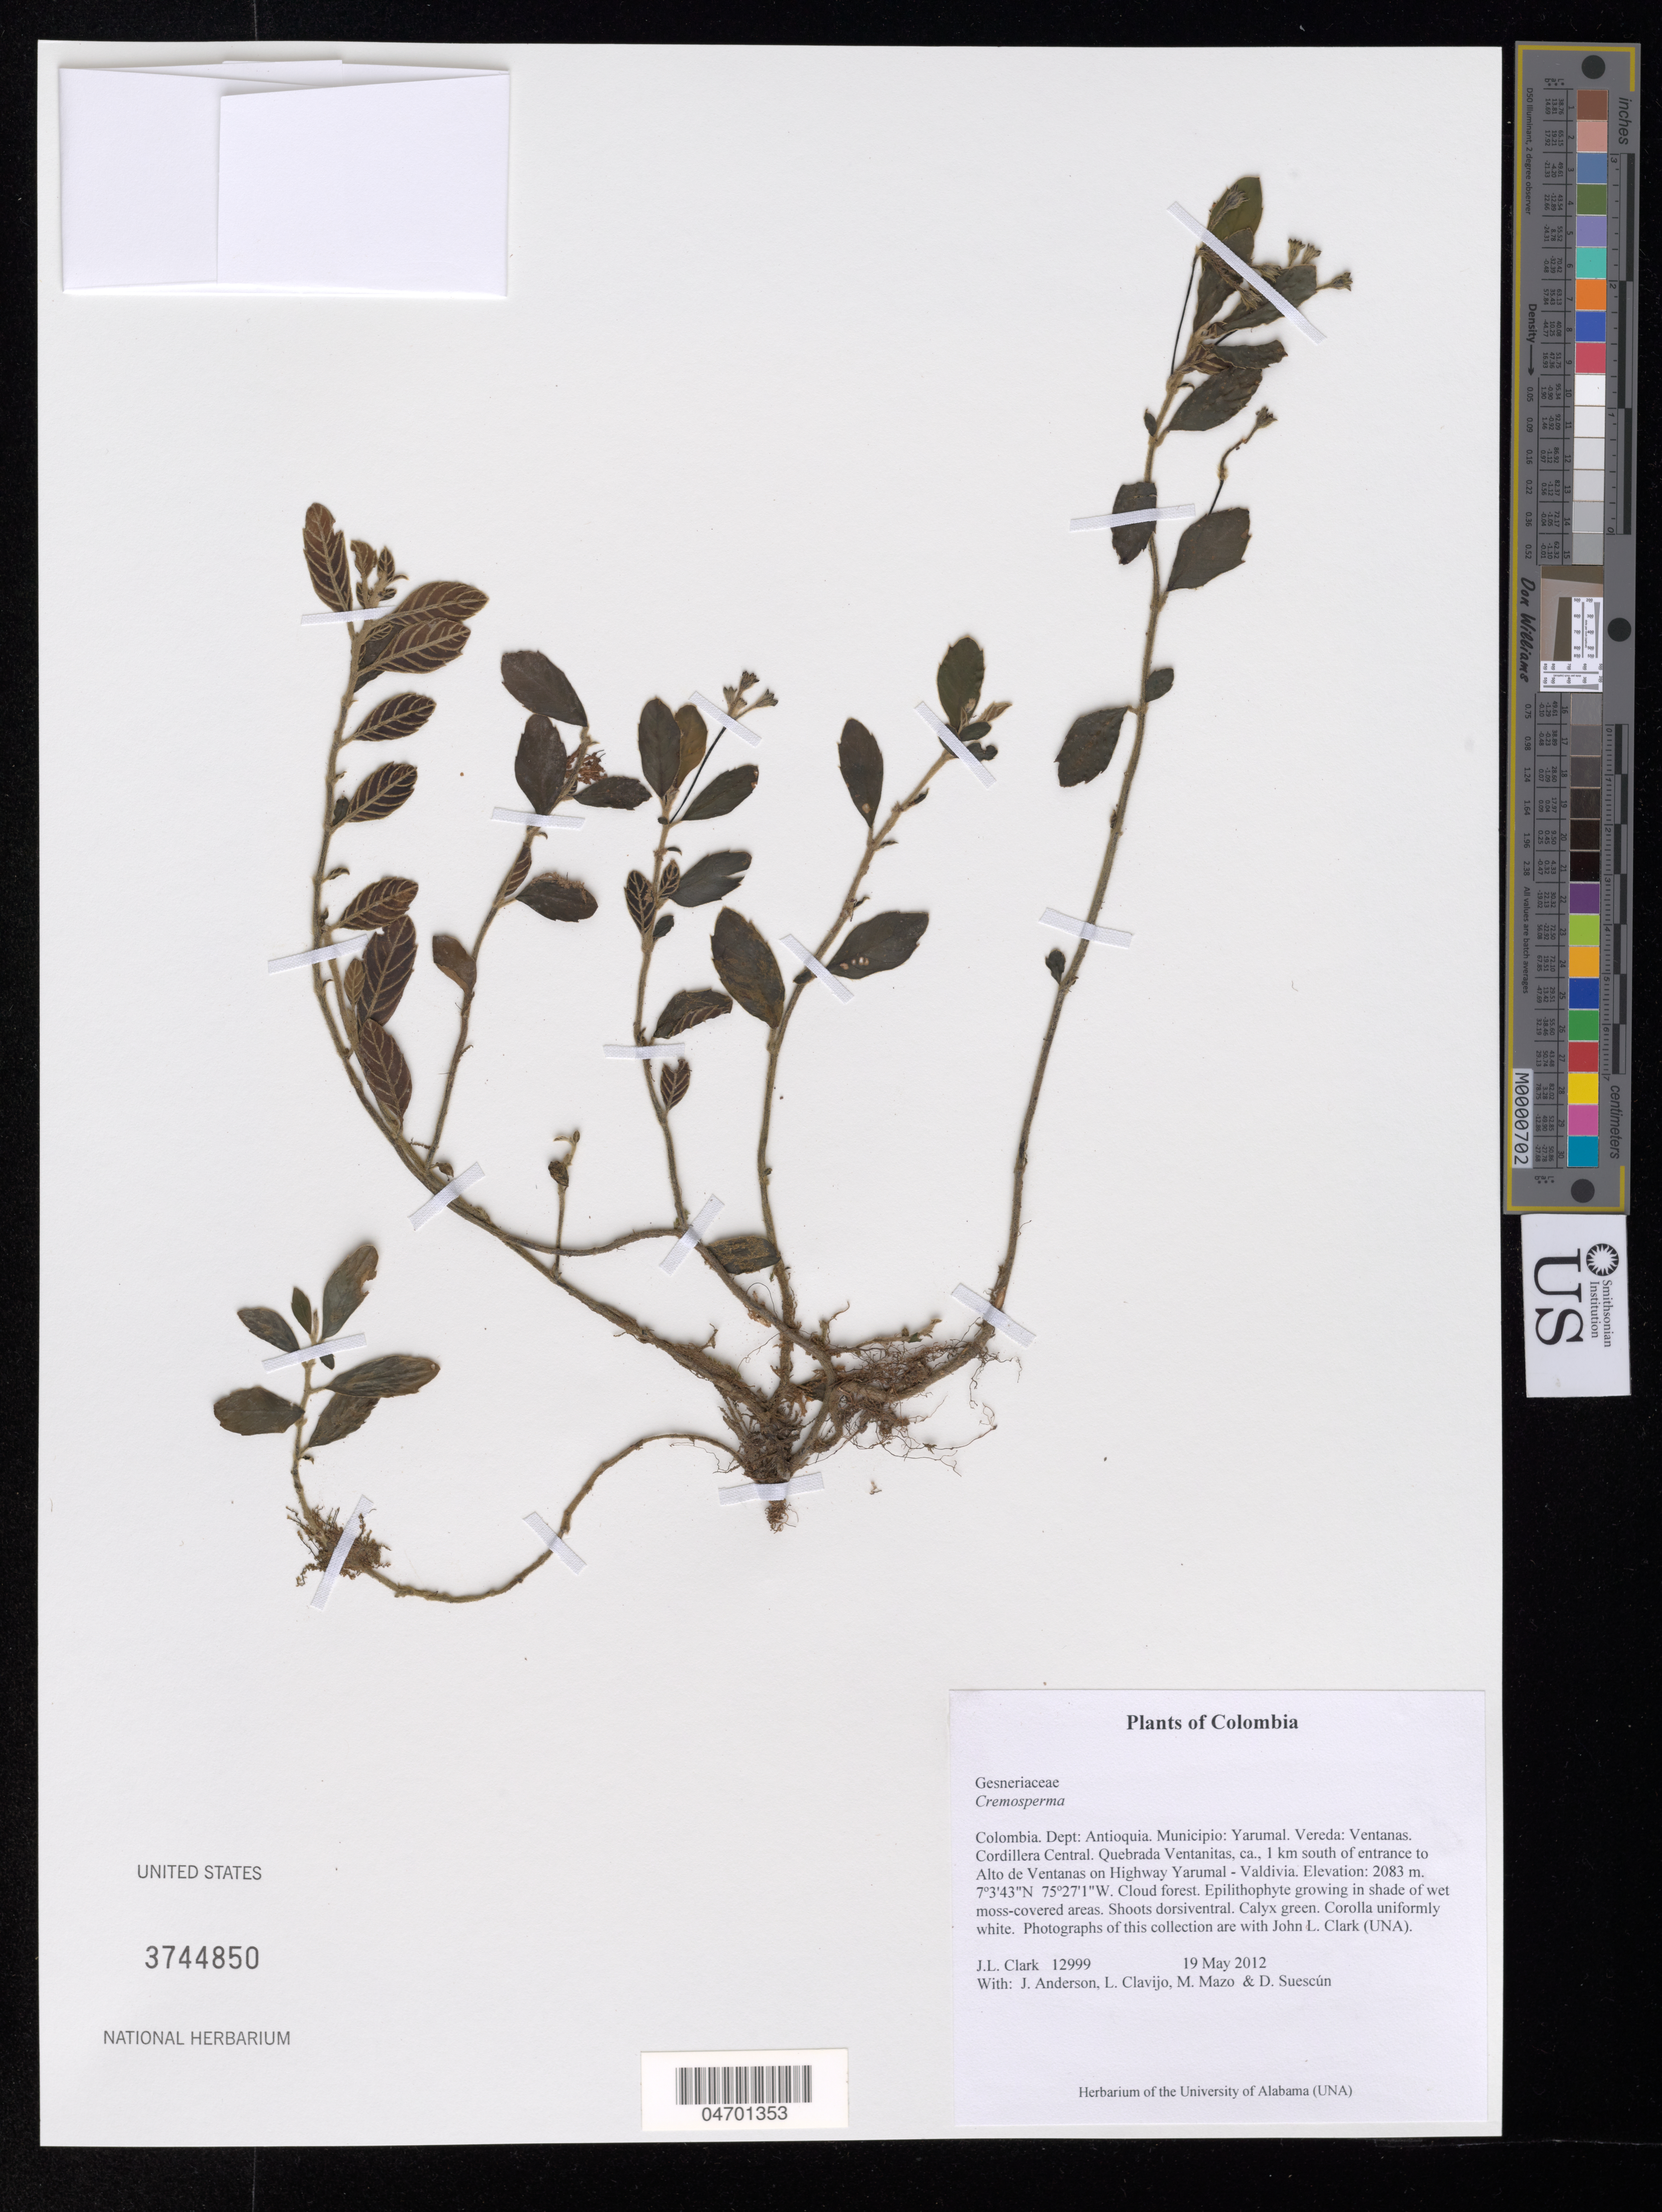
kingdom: Plantae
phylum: Tracheophyta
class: Magnoliopsida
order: Lamiales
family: Gesneriaceae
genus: Cremosperma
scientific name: Cremosperma sp.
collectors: J. L. Clark, J. Anderson, L. Clavijo & M. Mazo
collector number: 12999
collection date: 2012-05-19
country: Colombia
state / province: Antioquia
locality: Dept: Antioquia. Municipio: Yarumal. Vereda: Ventanas. Cordillera Central. Quebrada Ventanitas, ca. 1 km south of entrance to Alto de Ventanas on Highway Yarumal - Valdivia.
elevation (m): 2083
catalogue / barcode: US 3744850